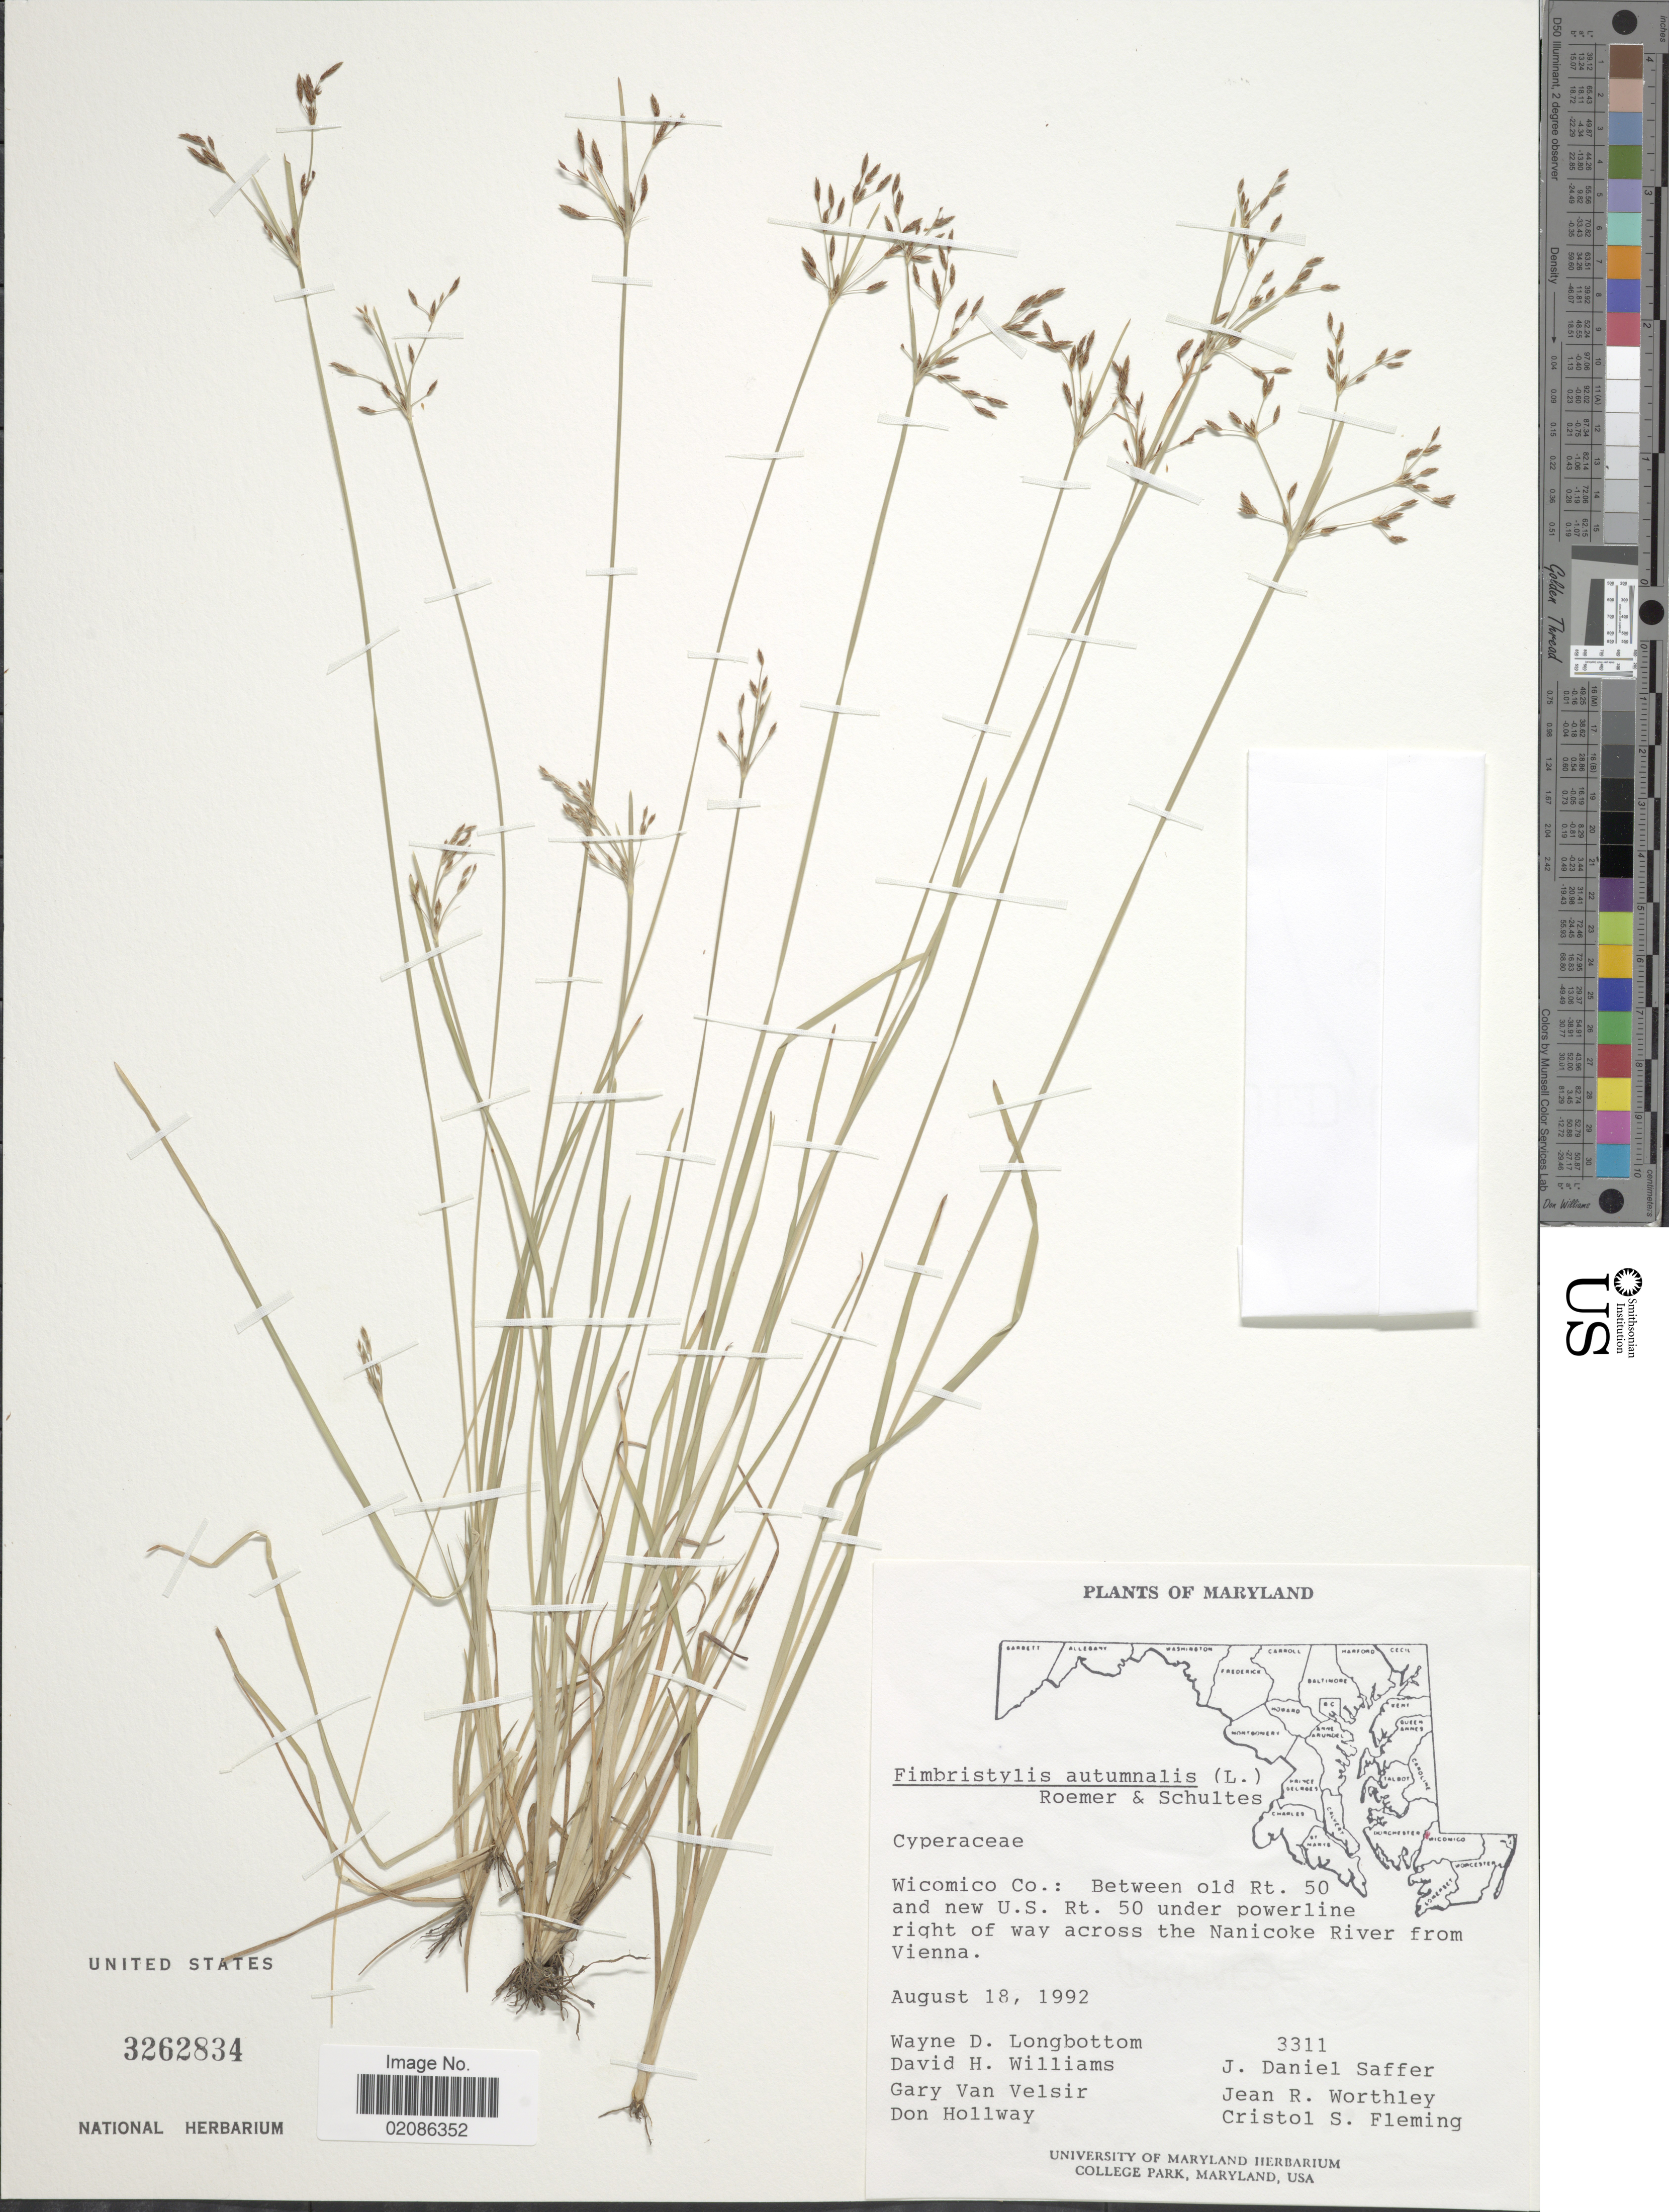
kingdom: Plantae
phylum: Tracheophyta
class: Liliopsida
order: Poales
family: Cyperaceae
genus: Fimbristylis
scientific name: Fimbristylis autumnalis (L.) Roem. & Schult.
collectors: W. D. Longbottom, D. E. Williams, G. Van Velsir, D. Hollway & et al.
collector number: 3311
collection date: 1992-08-18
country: United States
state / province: Maryland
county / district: Wicomico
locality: Wicomico Co: Between old Rt 50 and new U.S.Rt. 50 under powerline right of way across the Nanicoke River from Vienna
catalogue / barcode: US 3262834